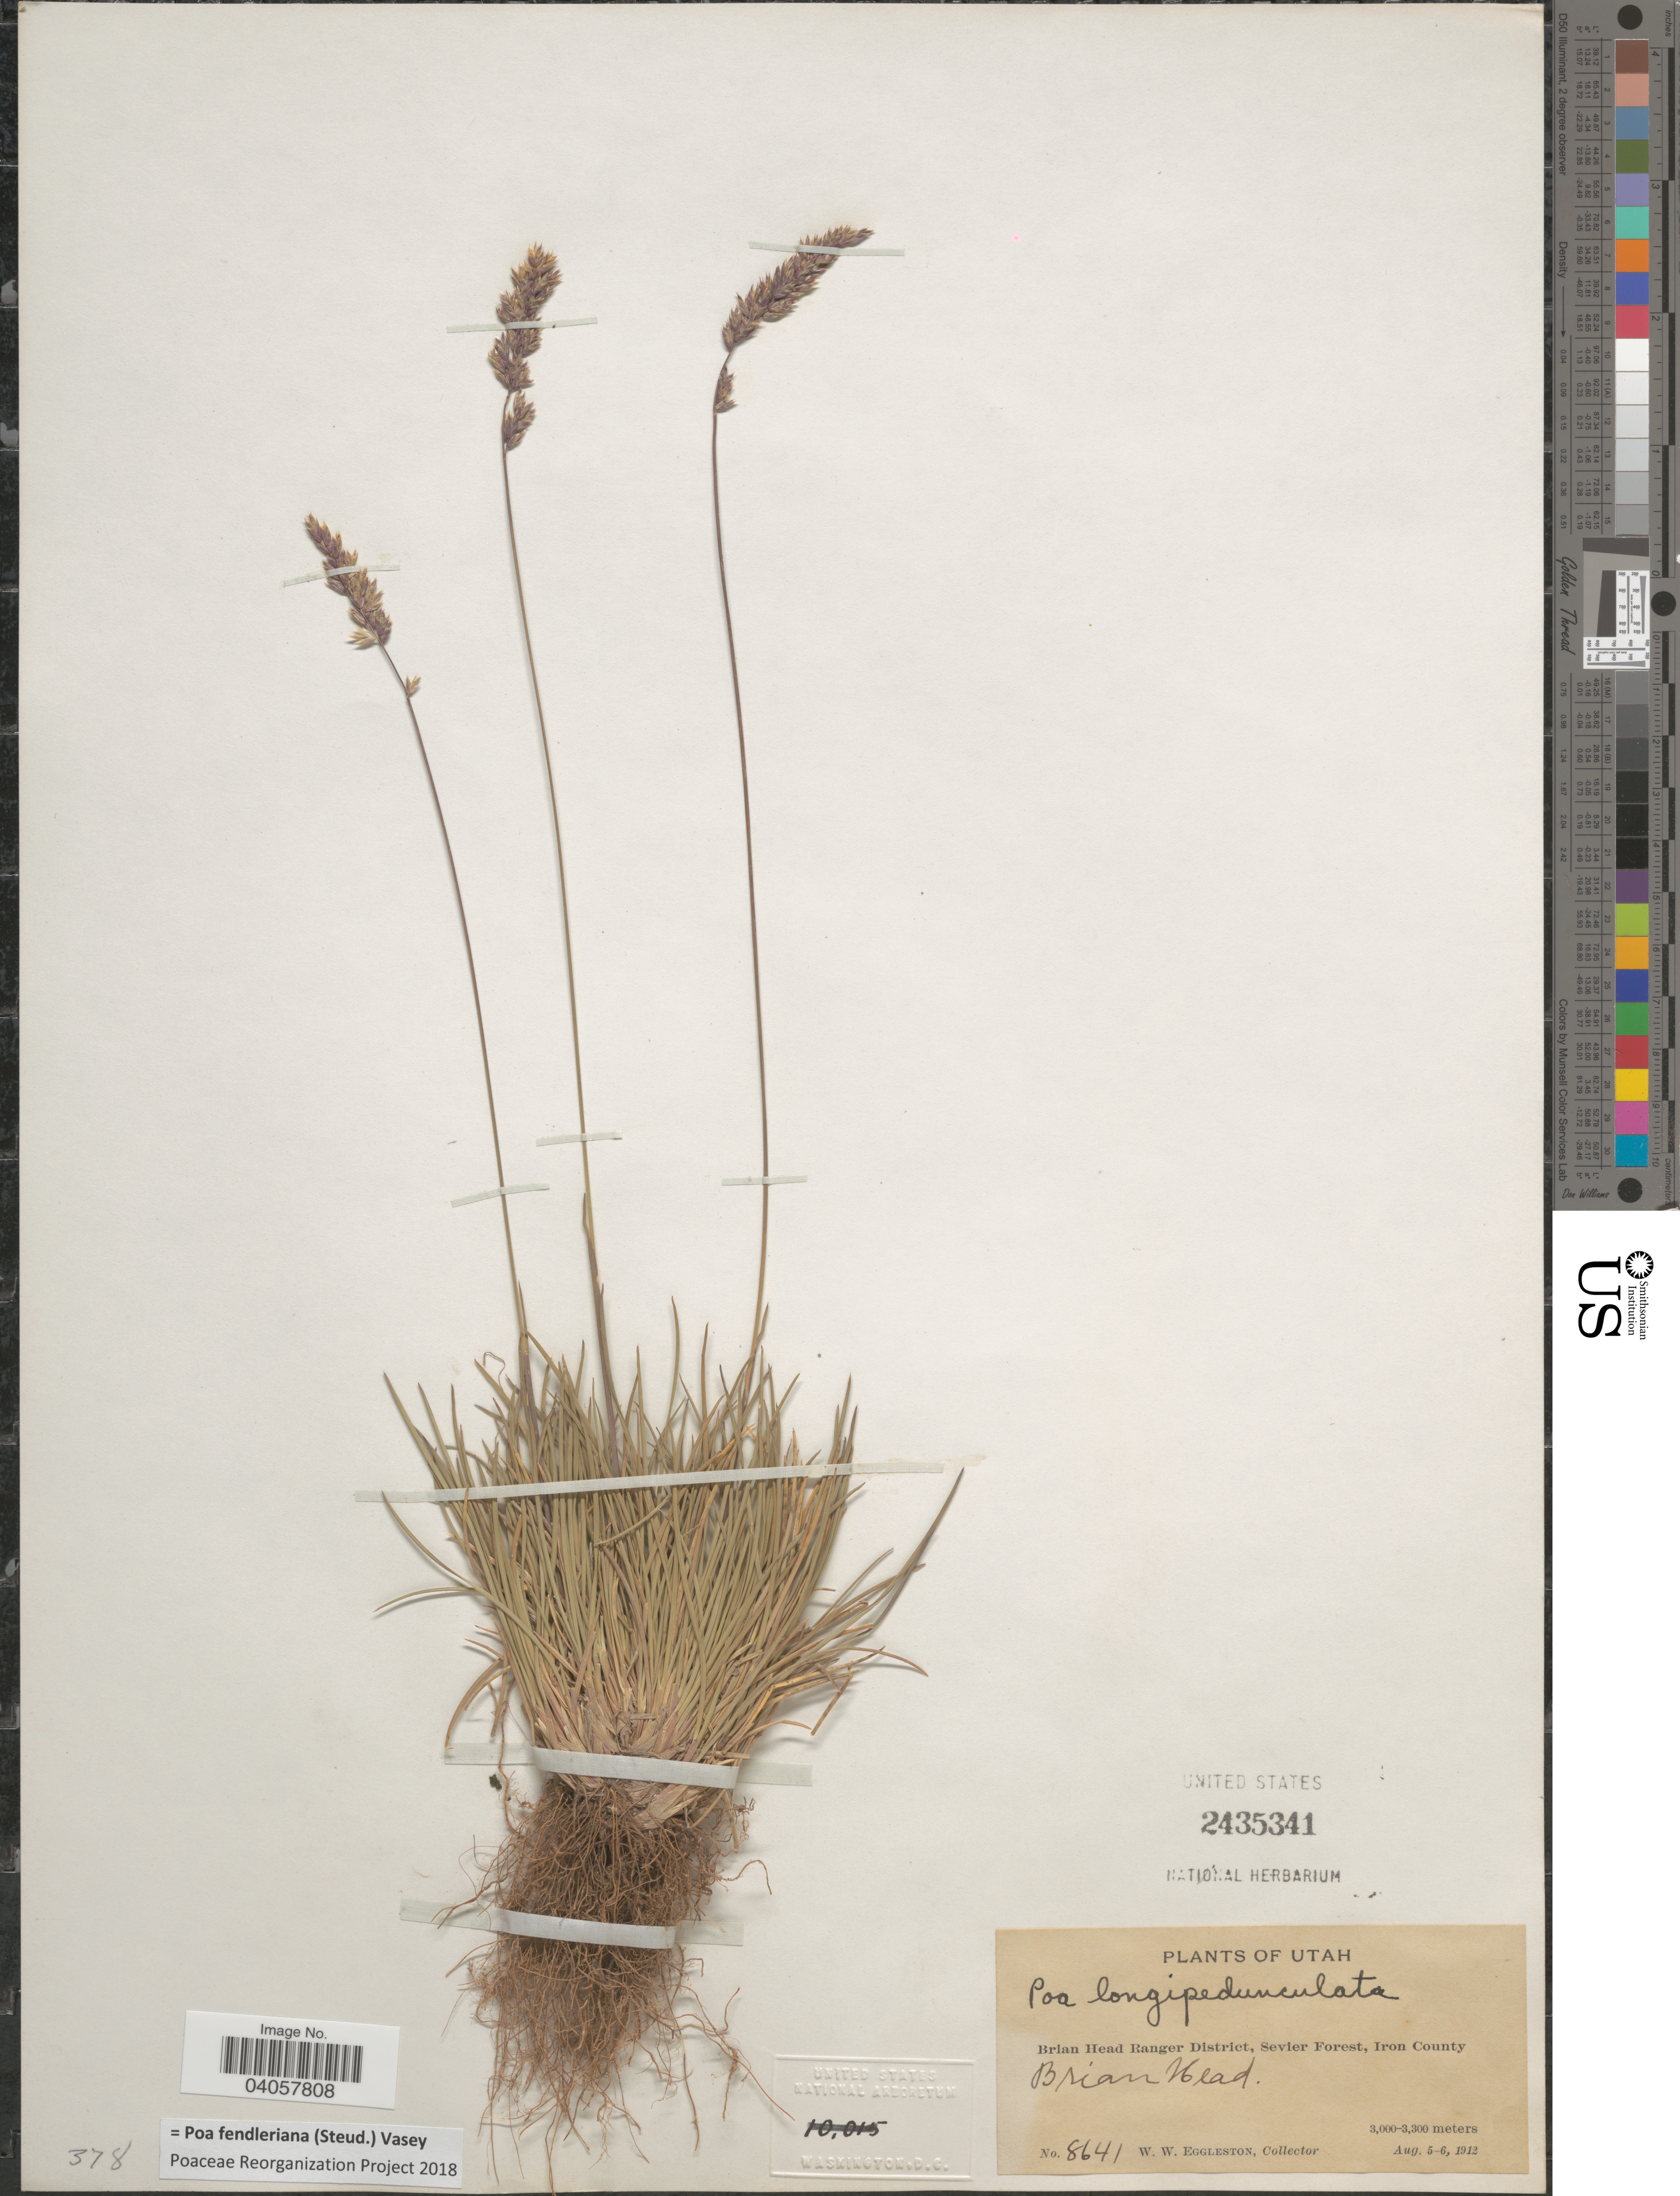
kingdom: Plantae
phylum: Tracheophyta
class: Liliopsida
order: Poales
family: Poaceae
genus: Poa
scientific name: Poa fendleriana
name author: (Steud.) Vasey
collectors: W. W. Eggleston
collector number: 8641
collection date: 1912-08-05/1912-08-06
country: United States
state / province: Utah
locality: Brian Head Ranger District, Sevier Forest, Iron County. Brian Head.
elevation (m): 3000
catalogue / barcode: US 2435341